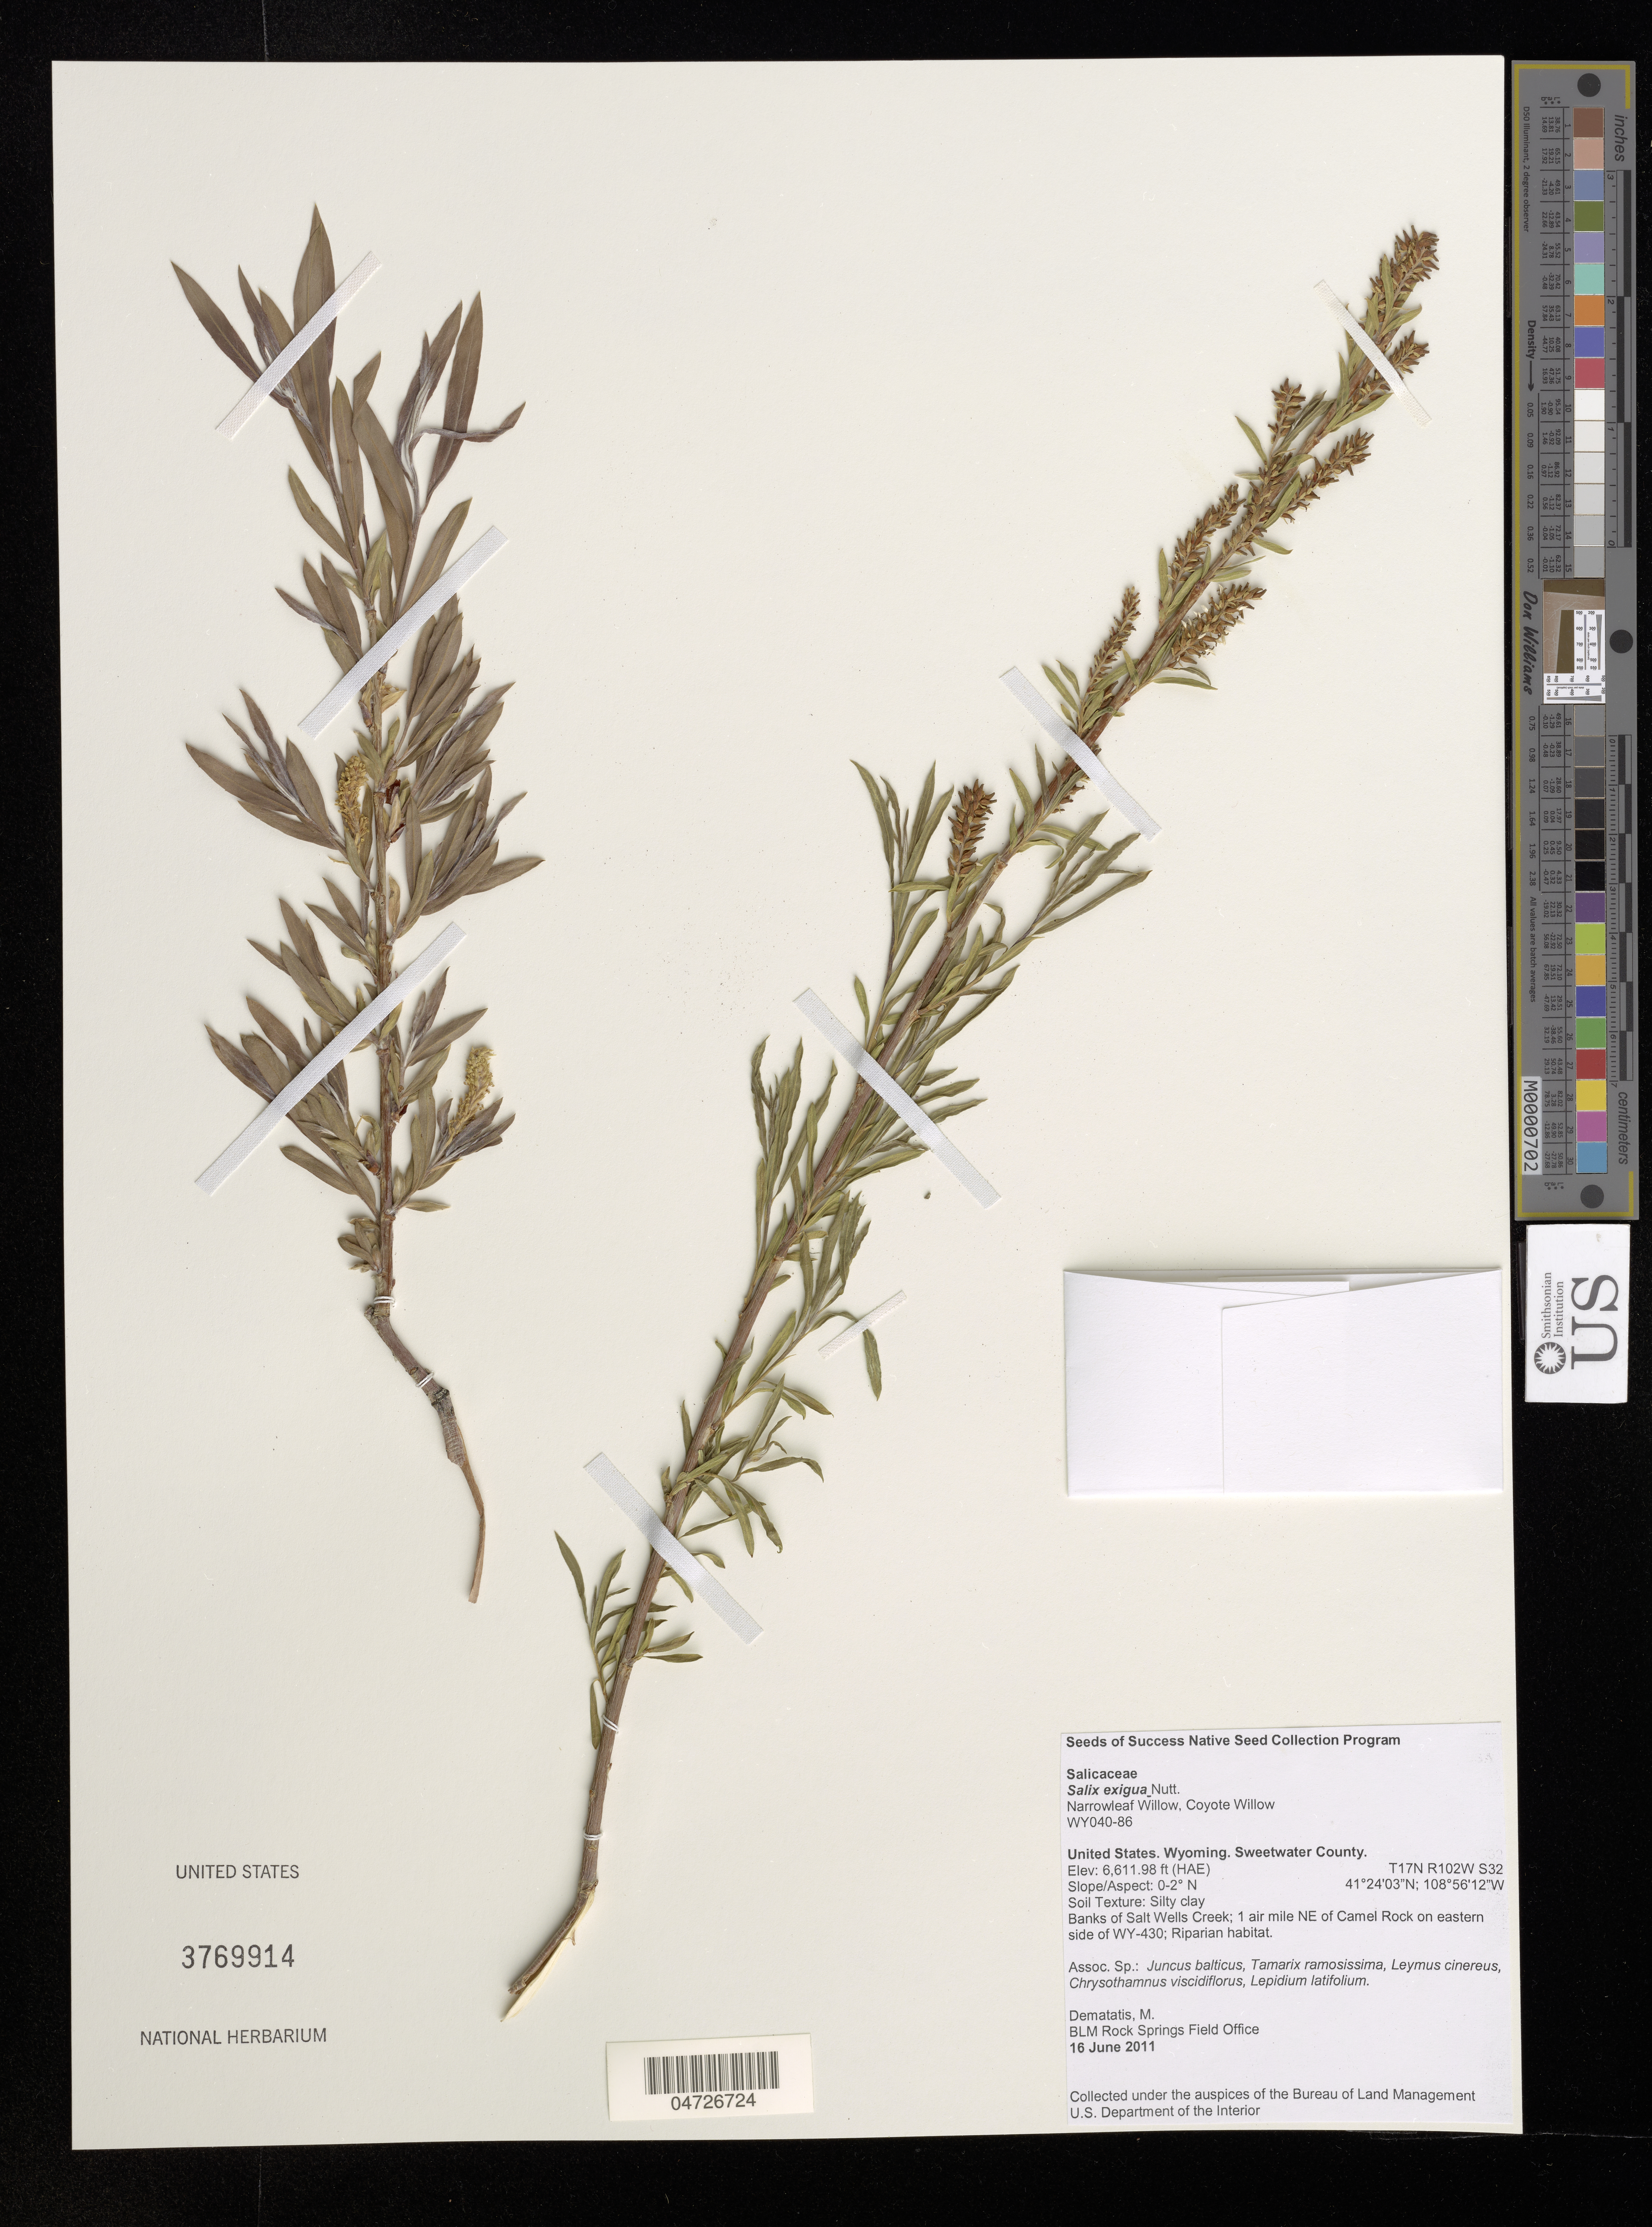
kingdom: Plantae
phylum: Tracheophyta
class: Magnoliopsida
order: Malpighiales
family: Salicaceae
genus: Salix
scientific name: Salix exigua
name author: Nutt.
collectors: M. Dematatis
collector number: WY040-86?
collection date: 2011-06-16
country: United States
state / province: Wyoming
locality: Sweetwater County. Banks of Salt Creek; 1 air mile NE of Camel Rock on eastern side of WY-430;.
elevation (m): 2015.33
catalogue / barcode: US 3769914